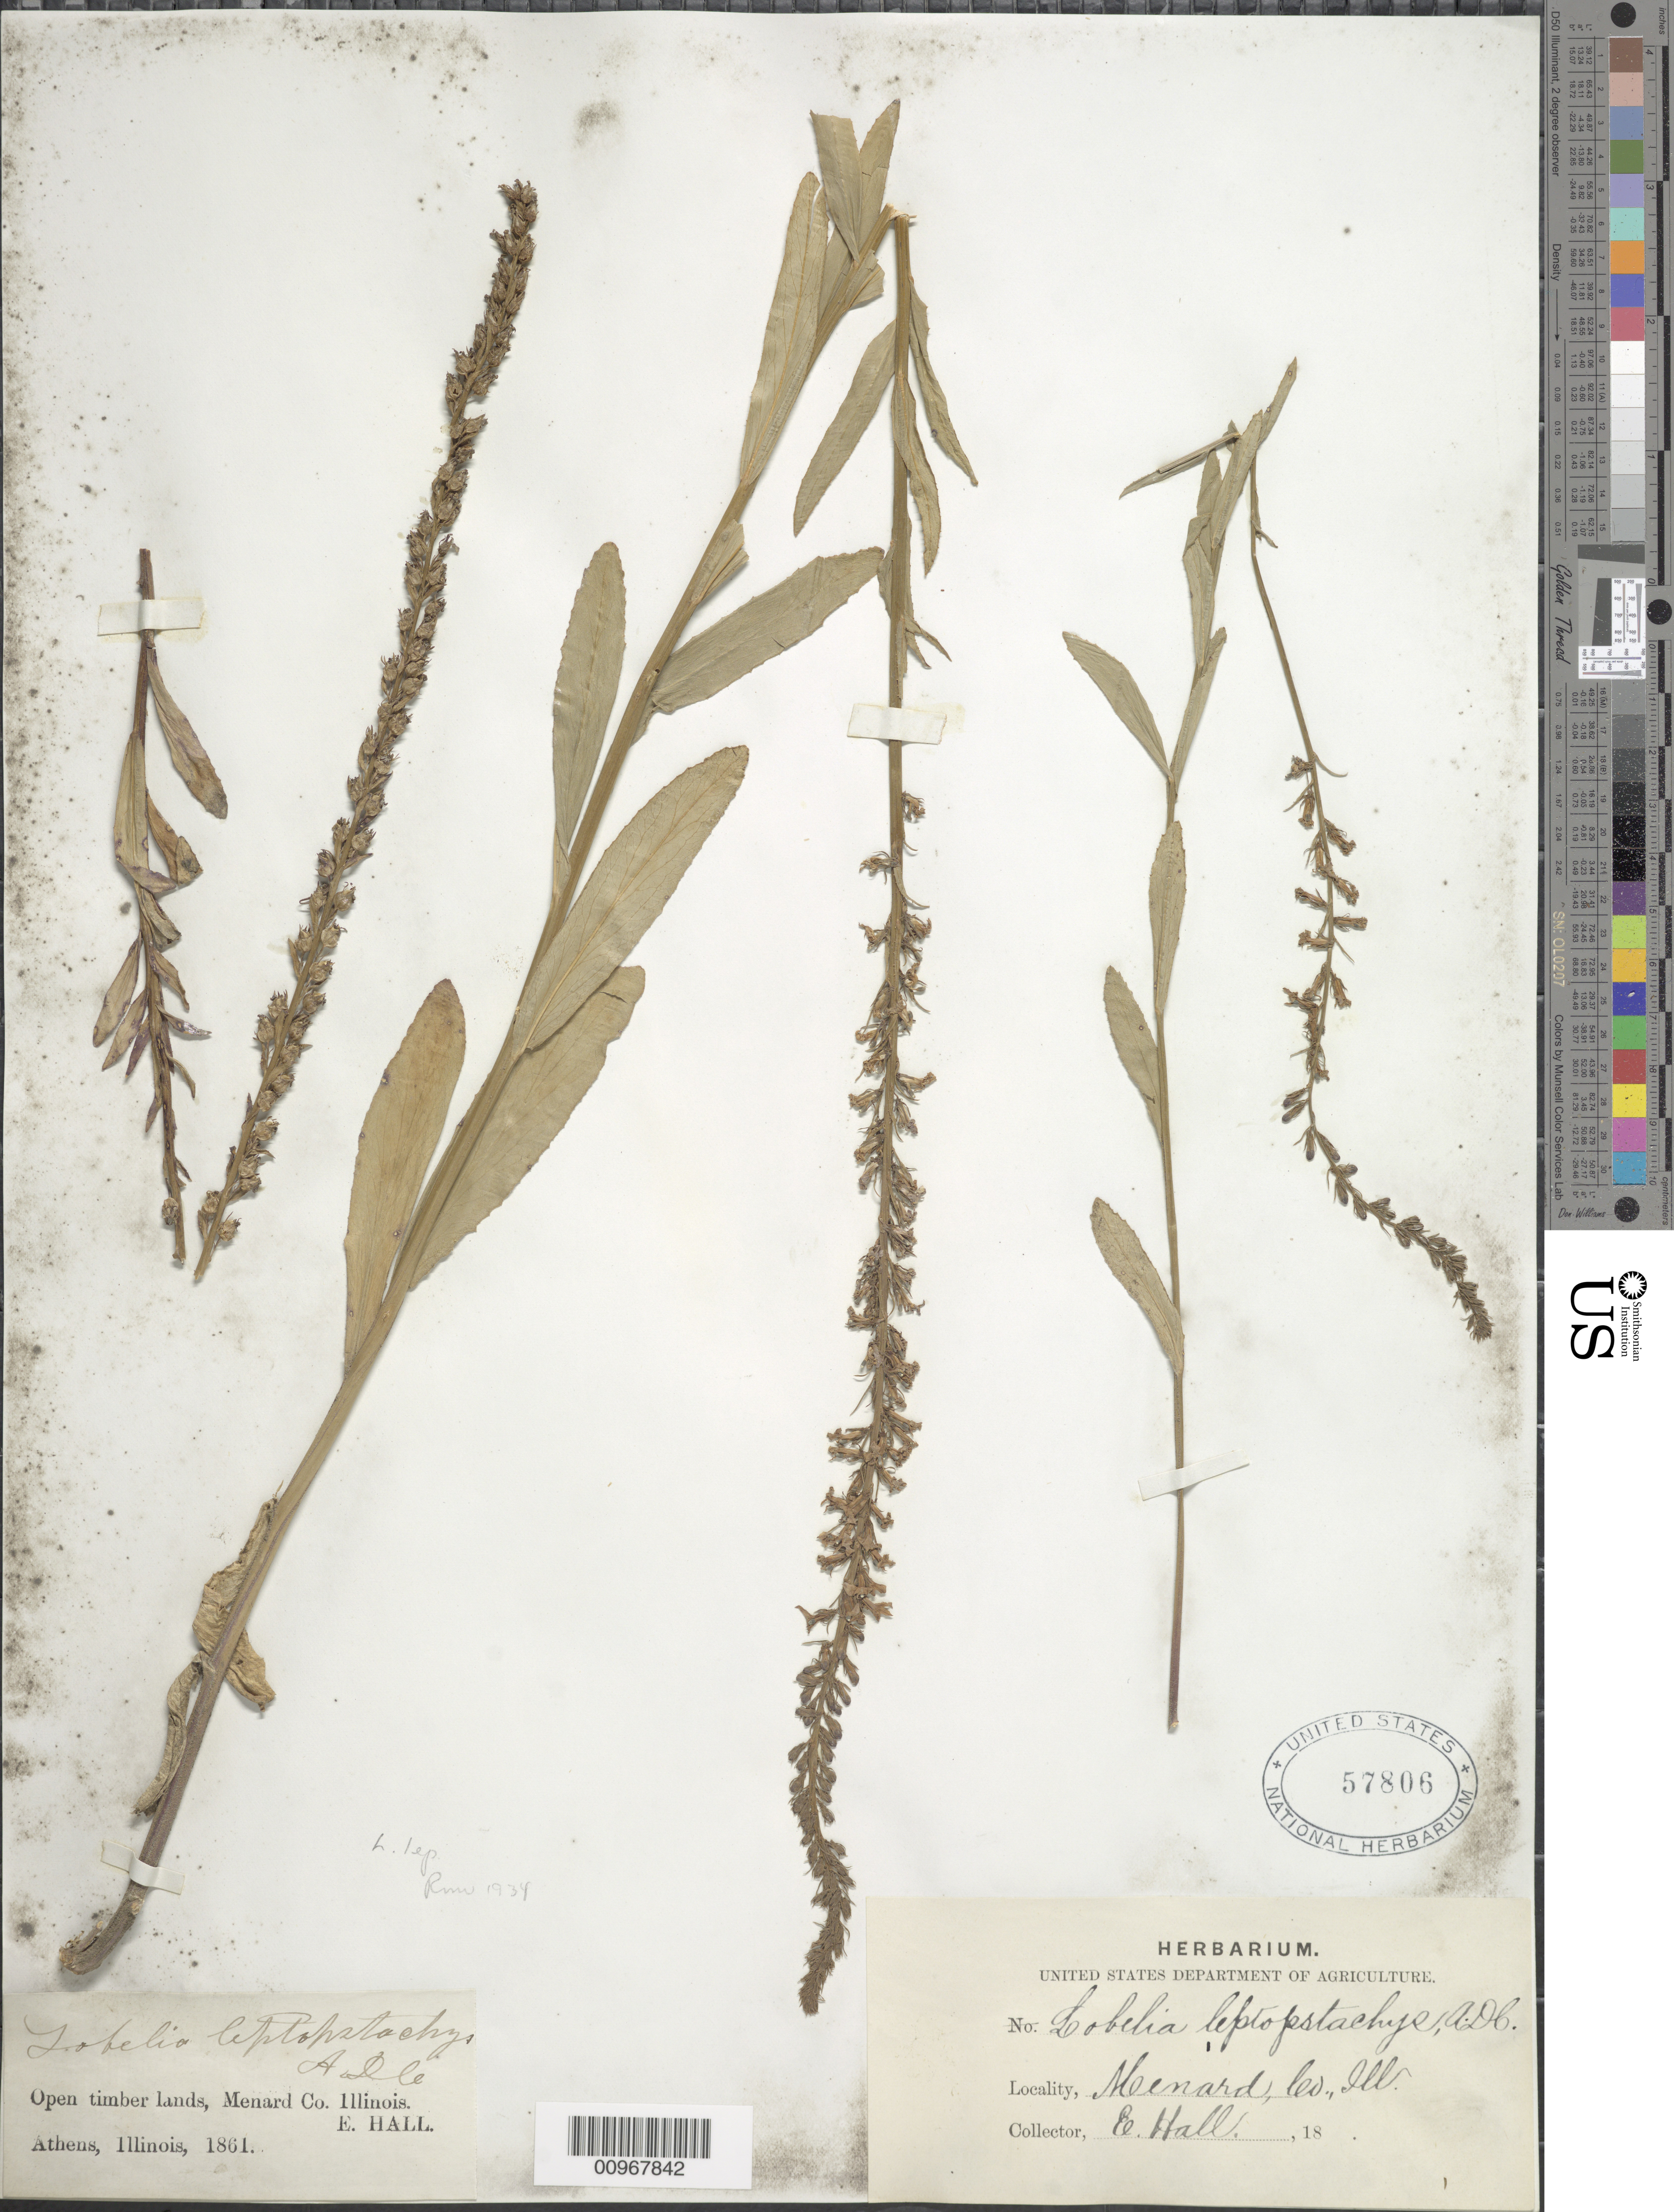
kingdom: Plantae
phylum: Tracheophyta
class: Magnoliopsida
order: Asterales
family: Campanulaceae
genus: Lobelia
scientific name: Lobelia leptostachys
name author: A. DC.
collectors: E. Hall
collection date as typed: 1861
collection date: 1861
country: United States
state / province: Illinois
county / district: Menard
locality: Athens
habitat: open timber lands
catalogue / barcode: US 57806